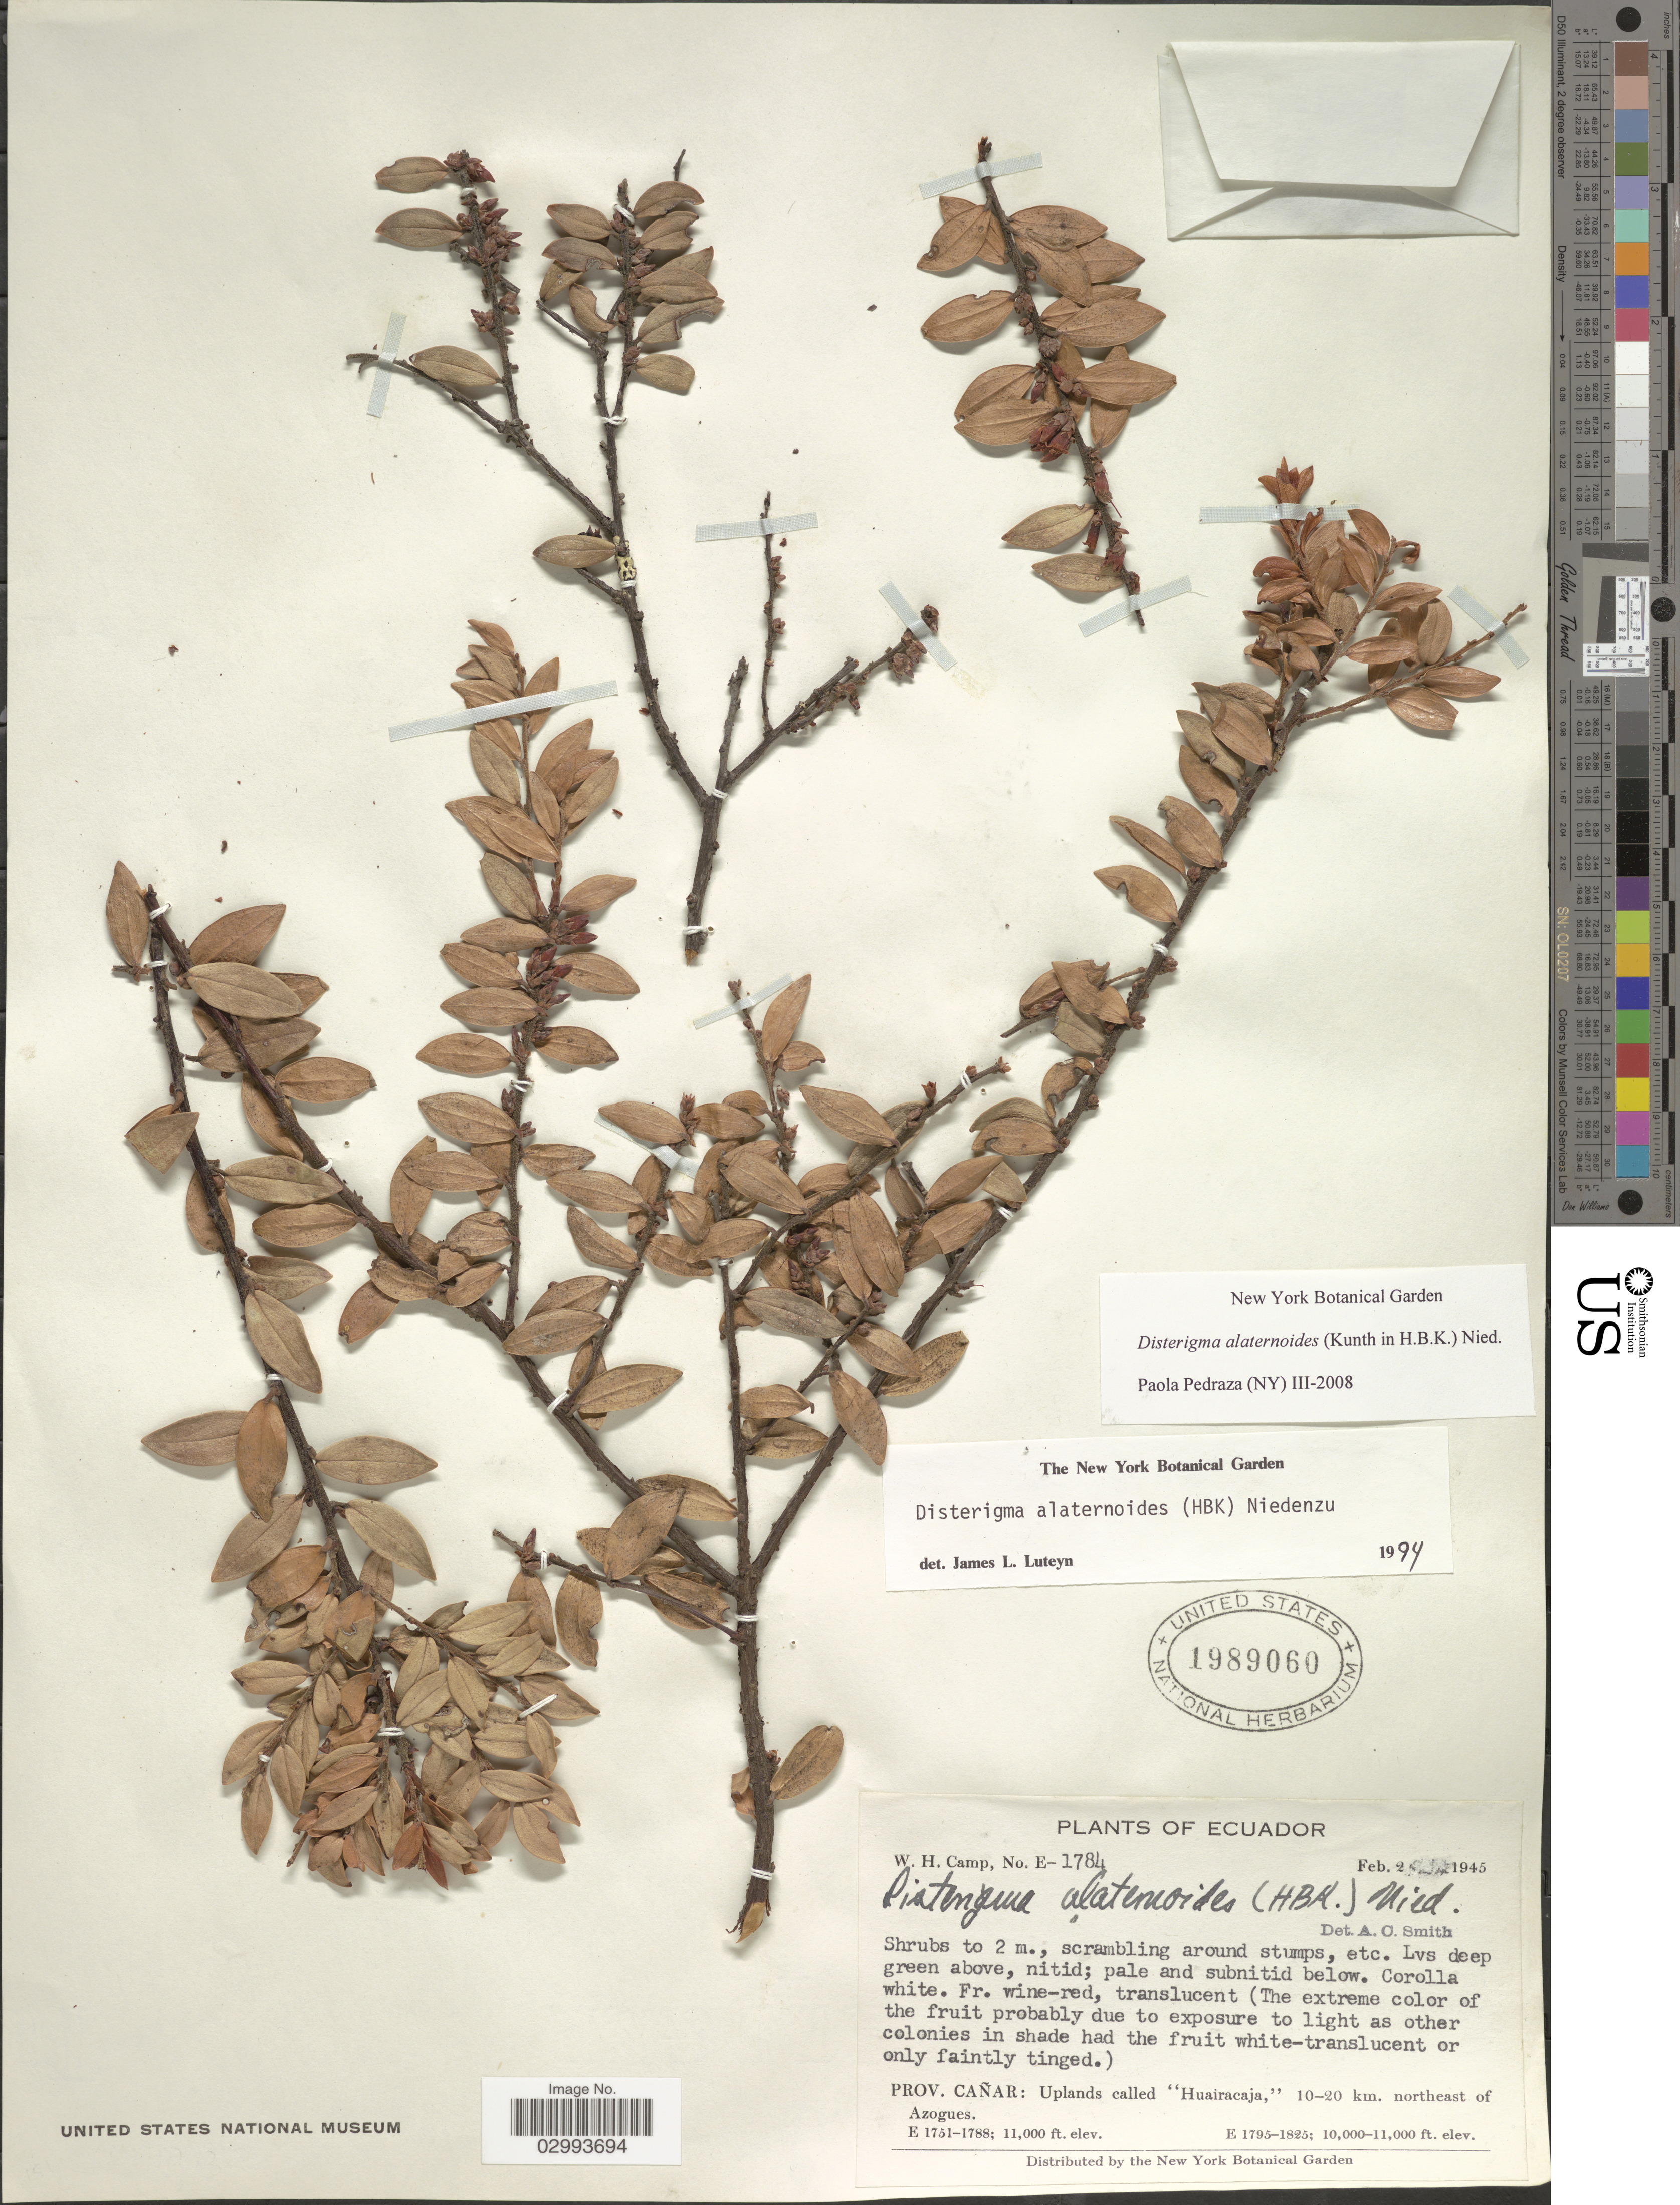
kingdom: Plantae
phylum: Tracheophyta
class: Magnoliopsida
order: Ericales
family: Ericaceae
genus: Disterigma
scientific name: Disterigma alaternoides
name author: (Kunth) Nied.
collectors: W. H. Camp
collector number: E-1784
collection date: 1945-02-02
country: Ecuador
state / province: Cañar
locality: Uplands called "Huairacaja," 10-20 km. northeast of Azogues.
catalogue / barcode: US 1989060